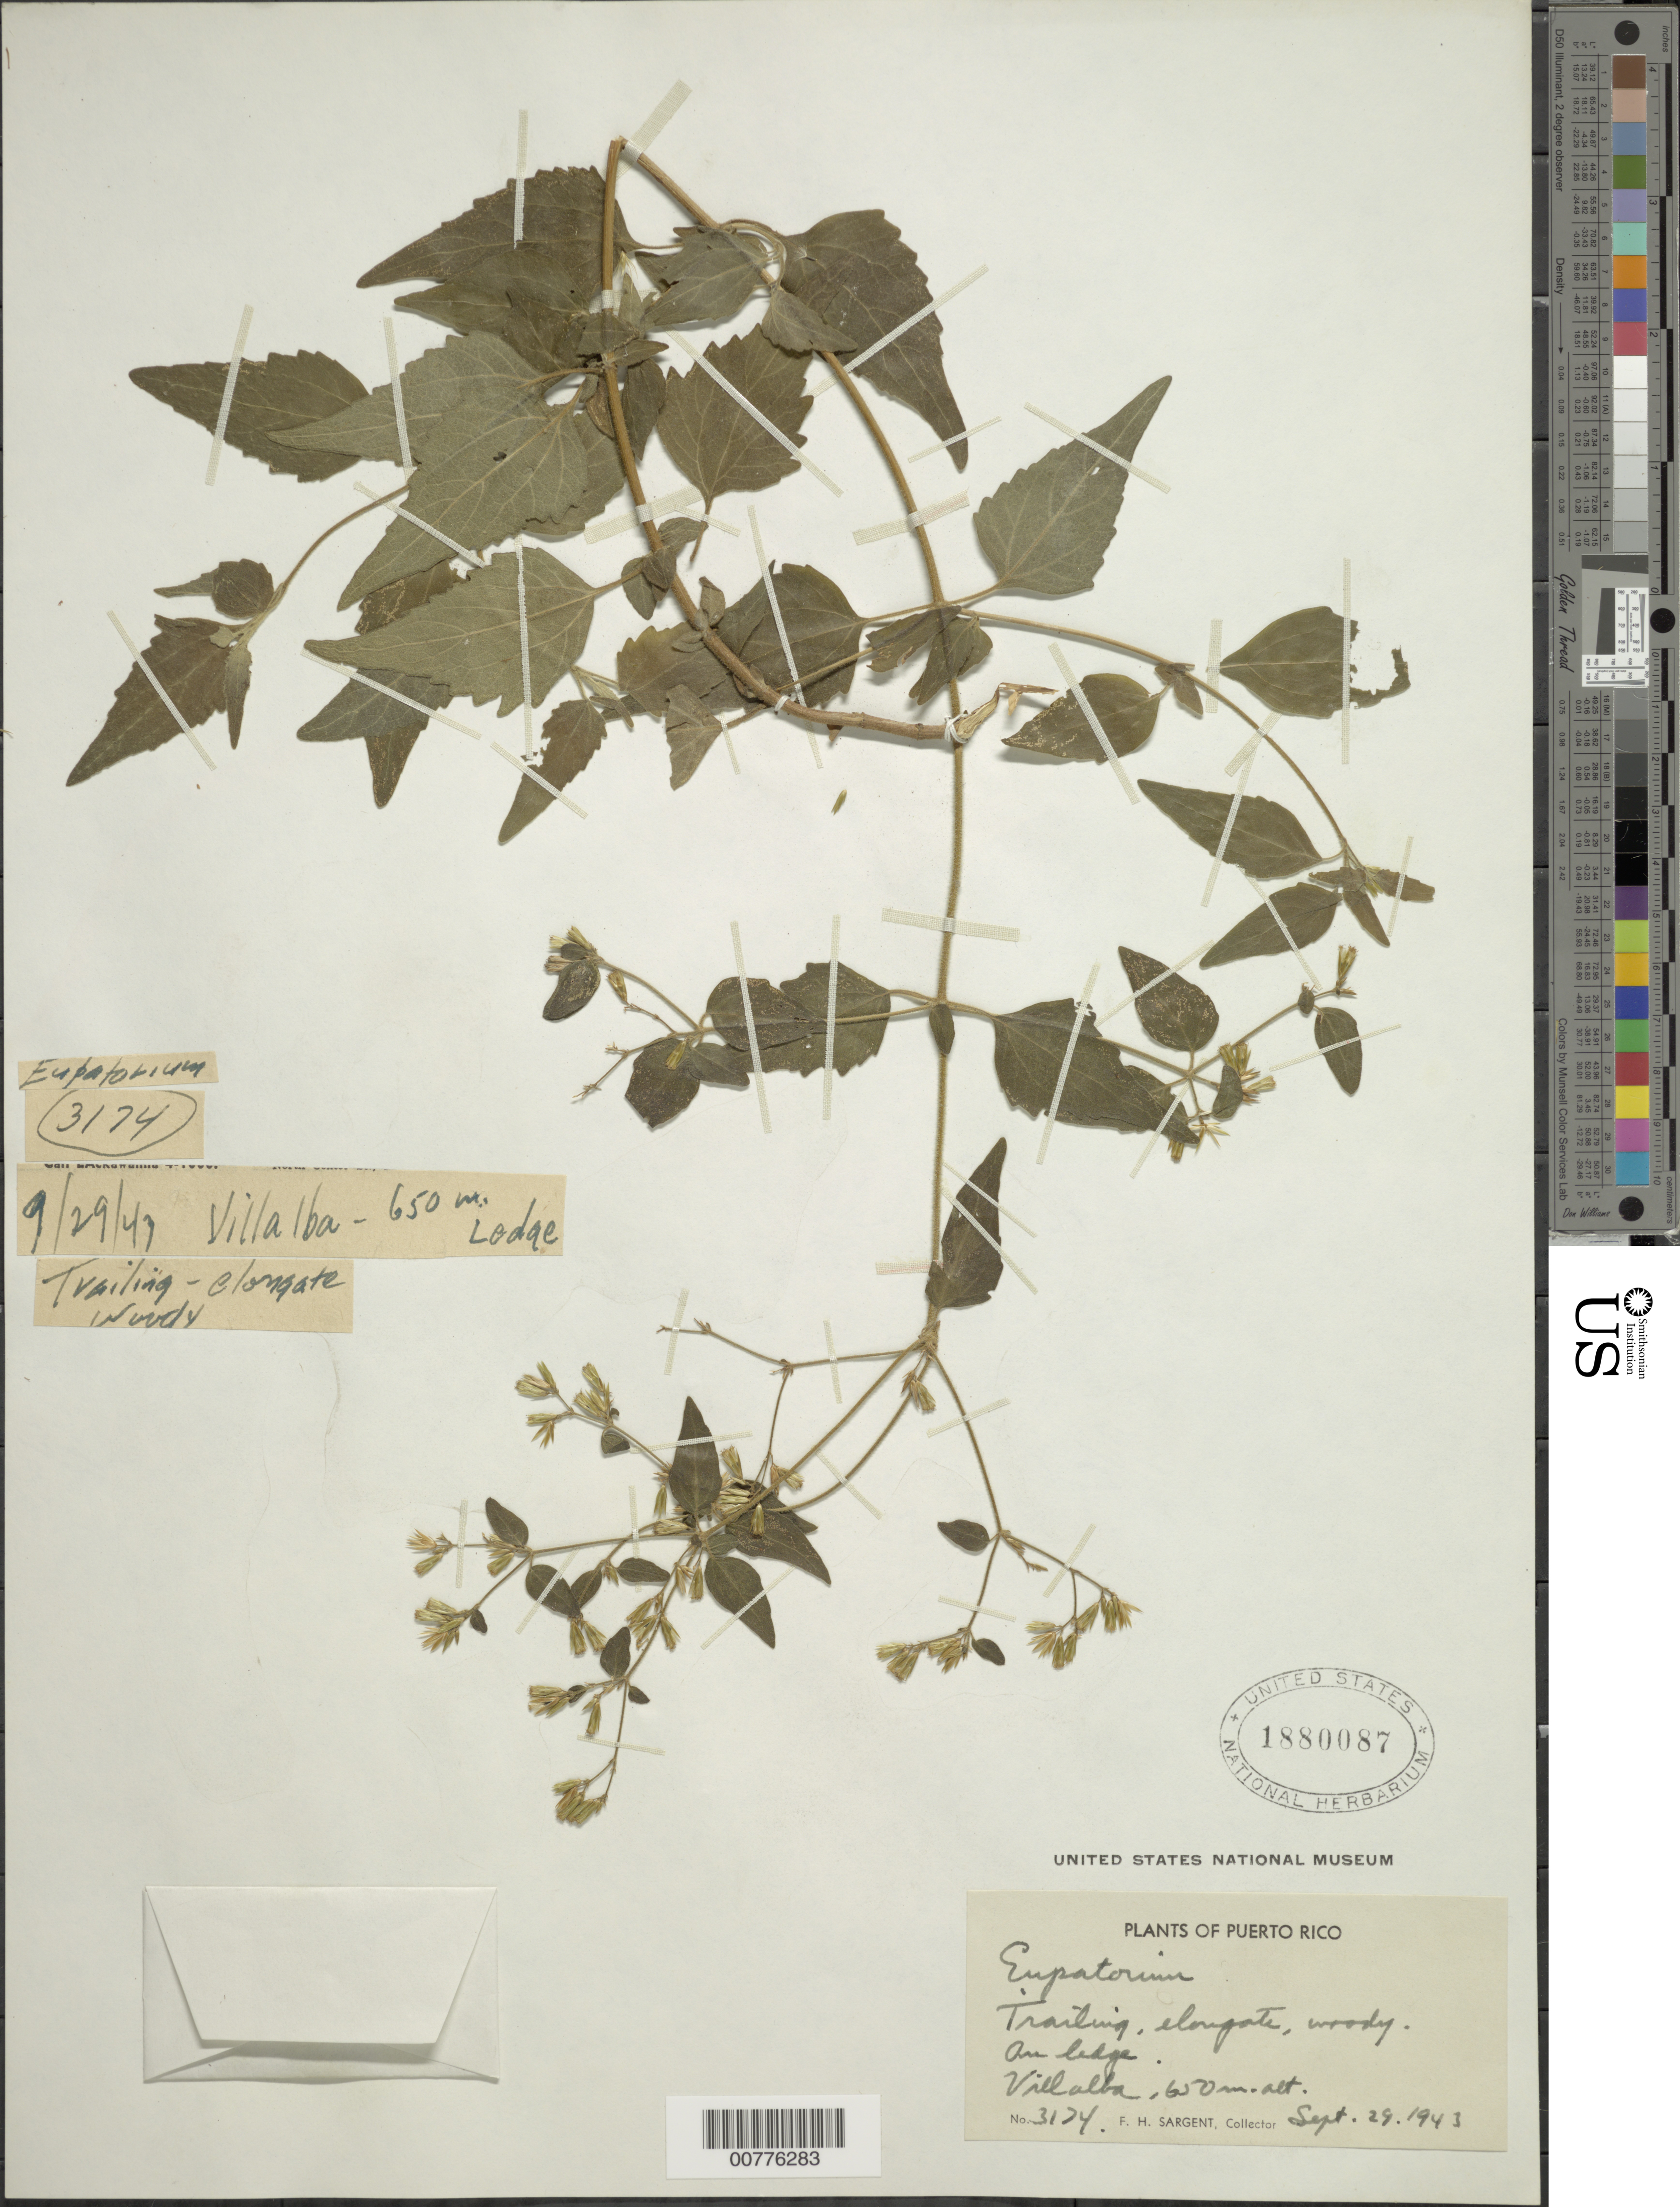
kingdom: Plantae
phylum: Tracheophyta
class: Magnoliopsida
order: Asterales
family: Asteraceae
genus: Condylidium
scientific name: Condylidium iresinoides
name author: (Kunth) R.M. King & H. Rob.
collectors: F. H. Sargent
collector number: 3174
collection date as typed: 29 Sep 1943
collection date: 1943-09-29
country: Puerto Rico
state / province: Villalba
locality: Villalba. On ledge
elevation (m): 650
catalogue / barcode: US 1880087